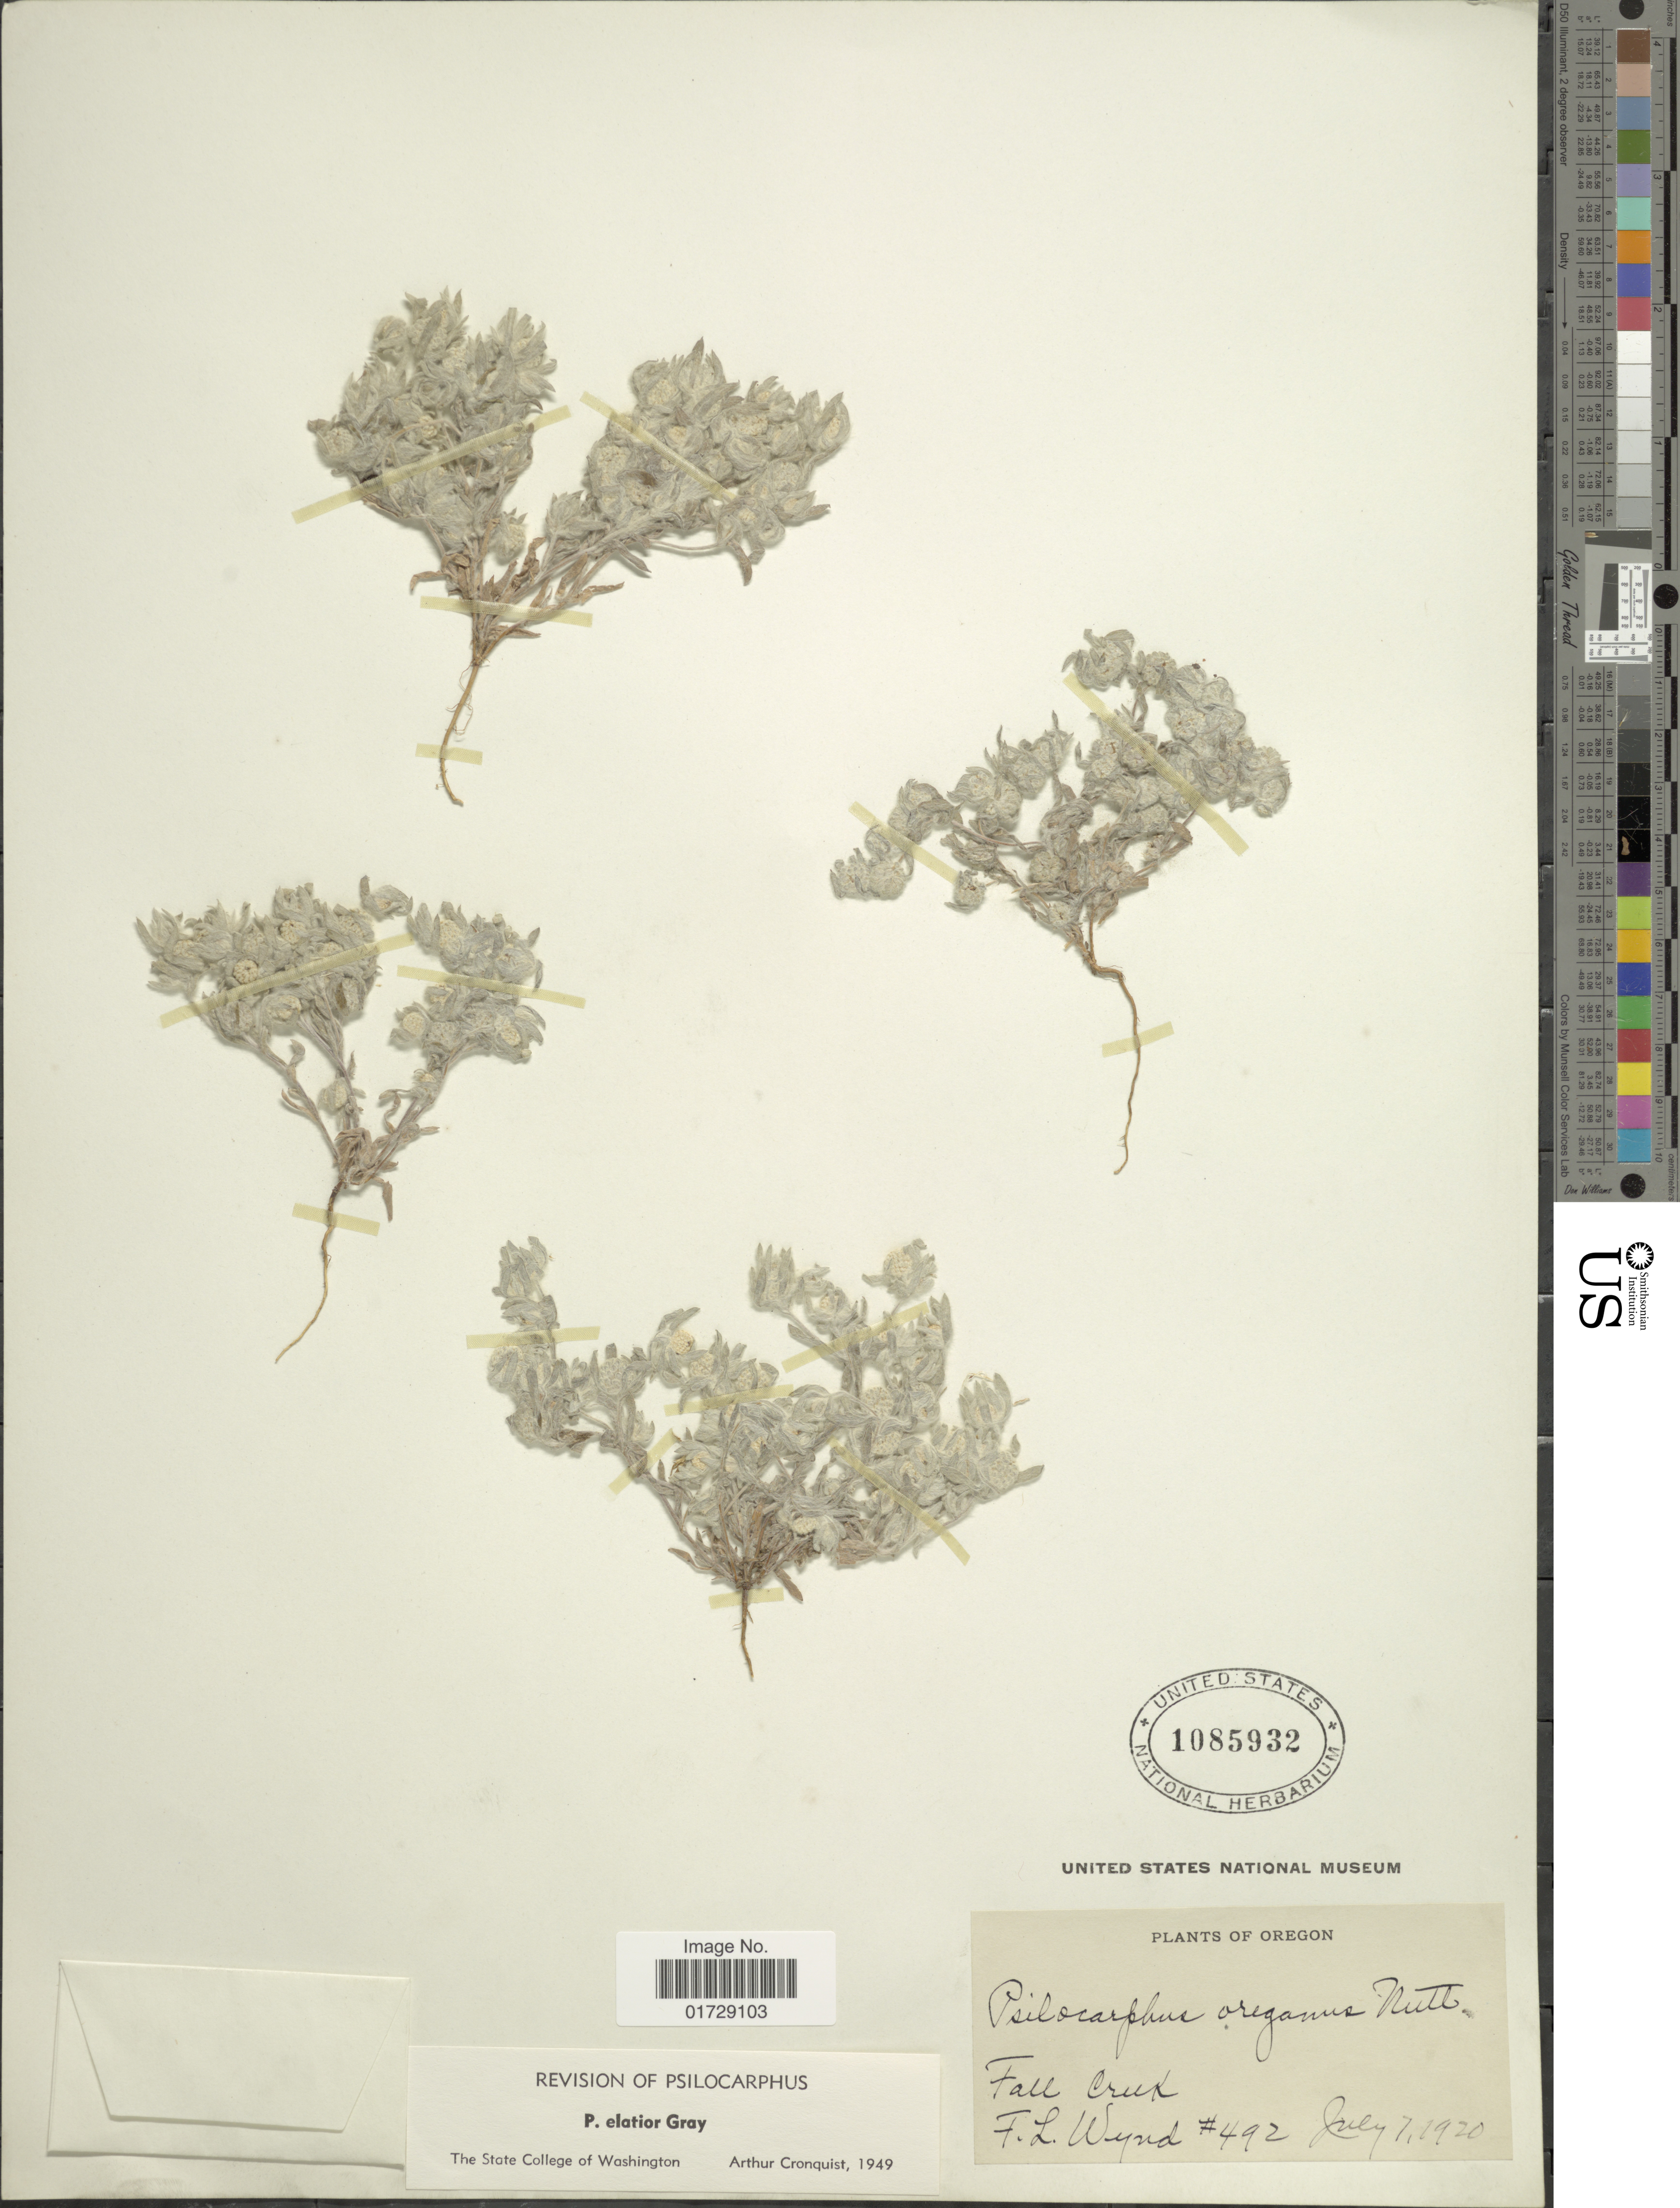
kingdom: Plantae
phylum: Tracheophyta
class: Magnoliopsida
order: Asterales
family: Asteraceae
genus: Psilocarphus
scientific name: Psilocarphus elatior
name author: (A. Gray) A. Gray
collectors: F. L. Wynd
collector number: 492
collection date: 1920-07-07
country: United States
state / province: Oregon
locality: Fall Creek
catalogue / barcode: US 1085932